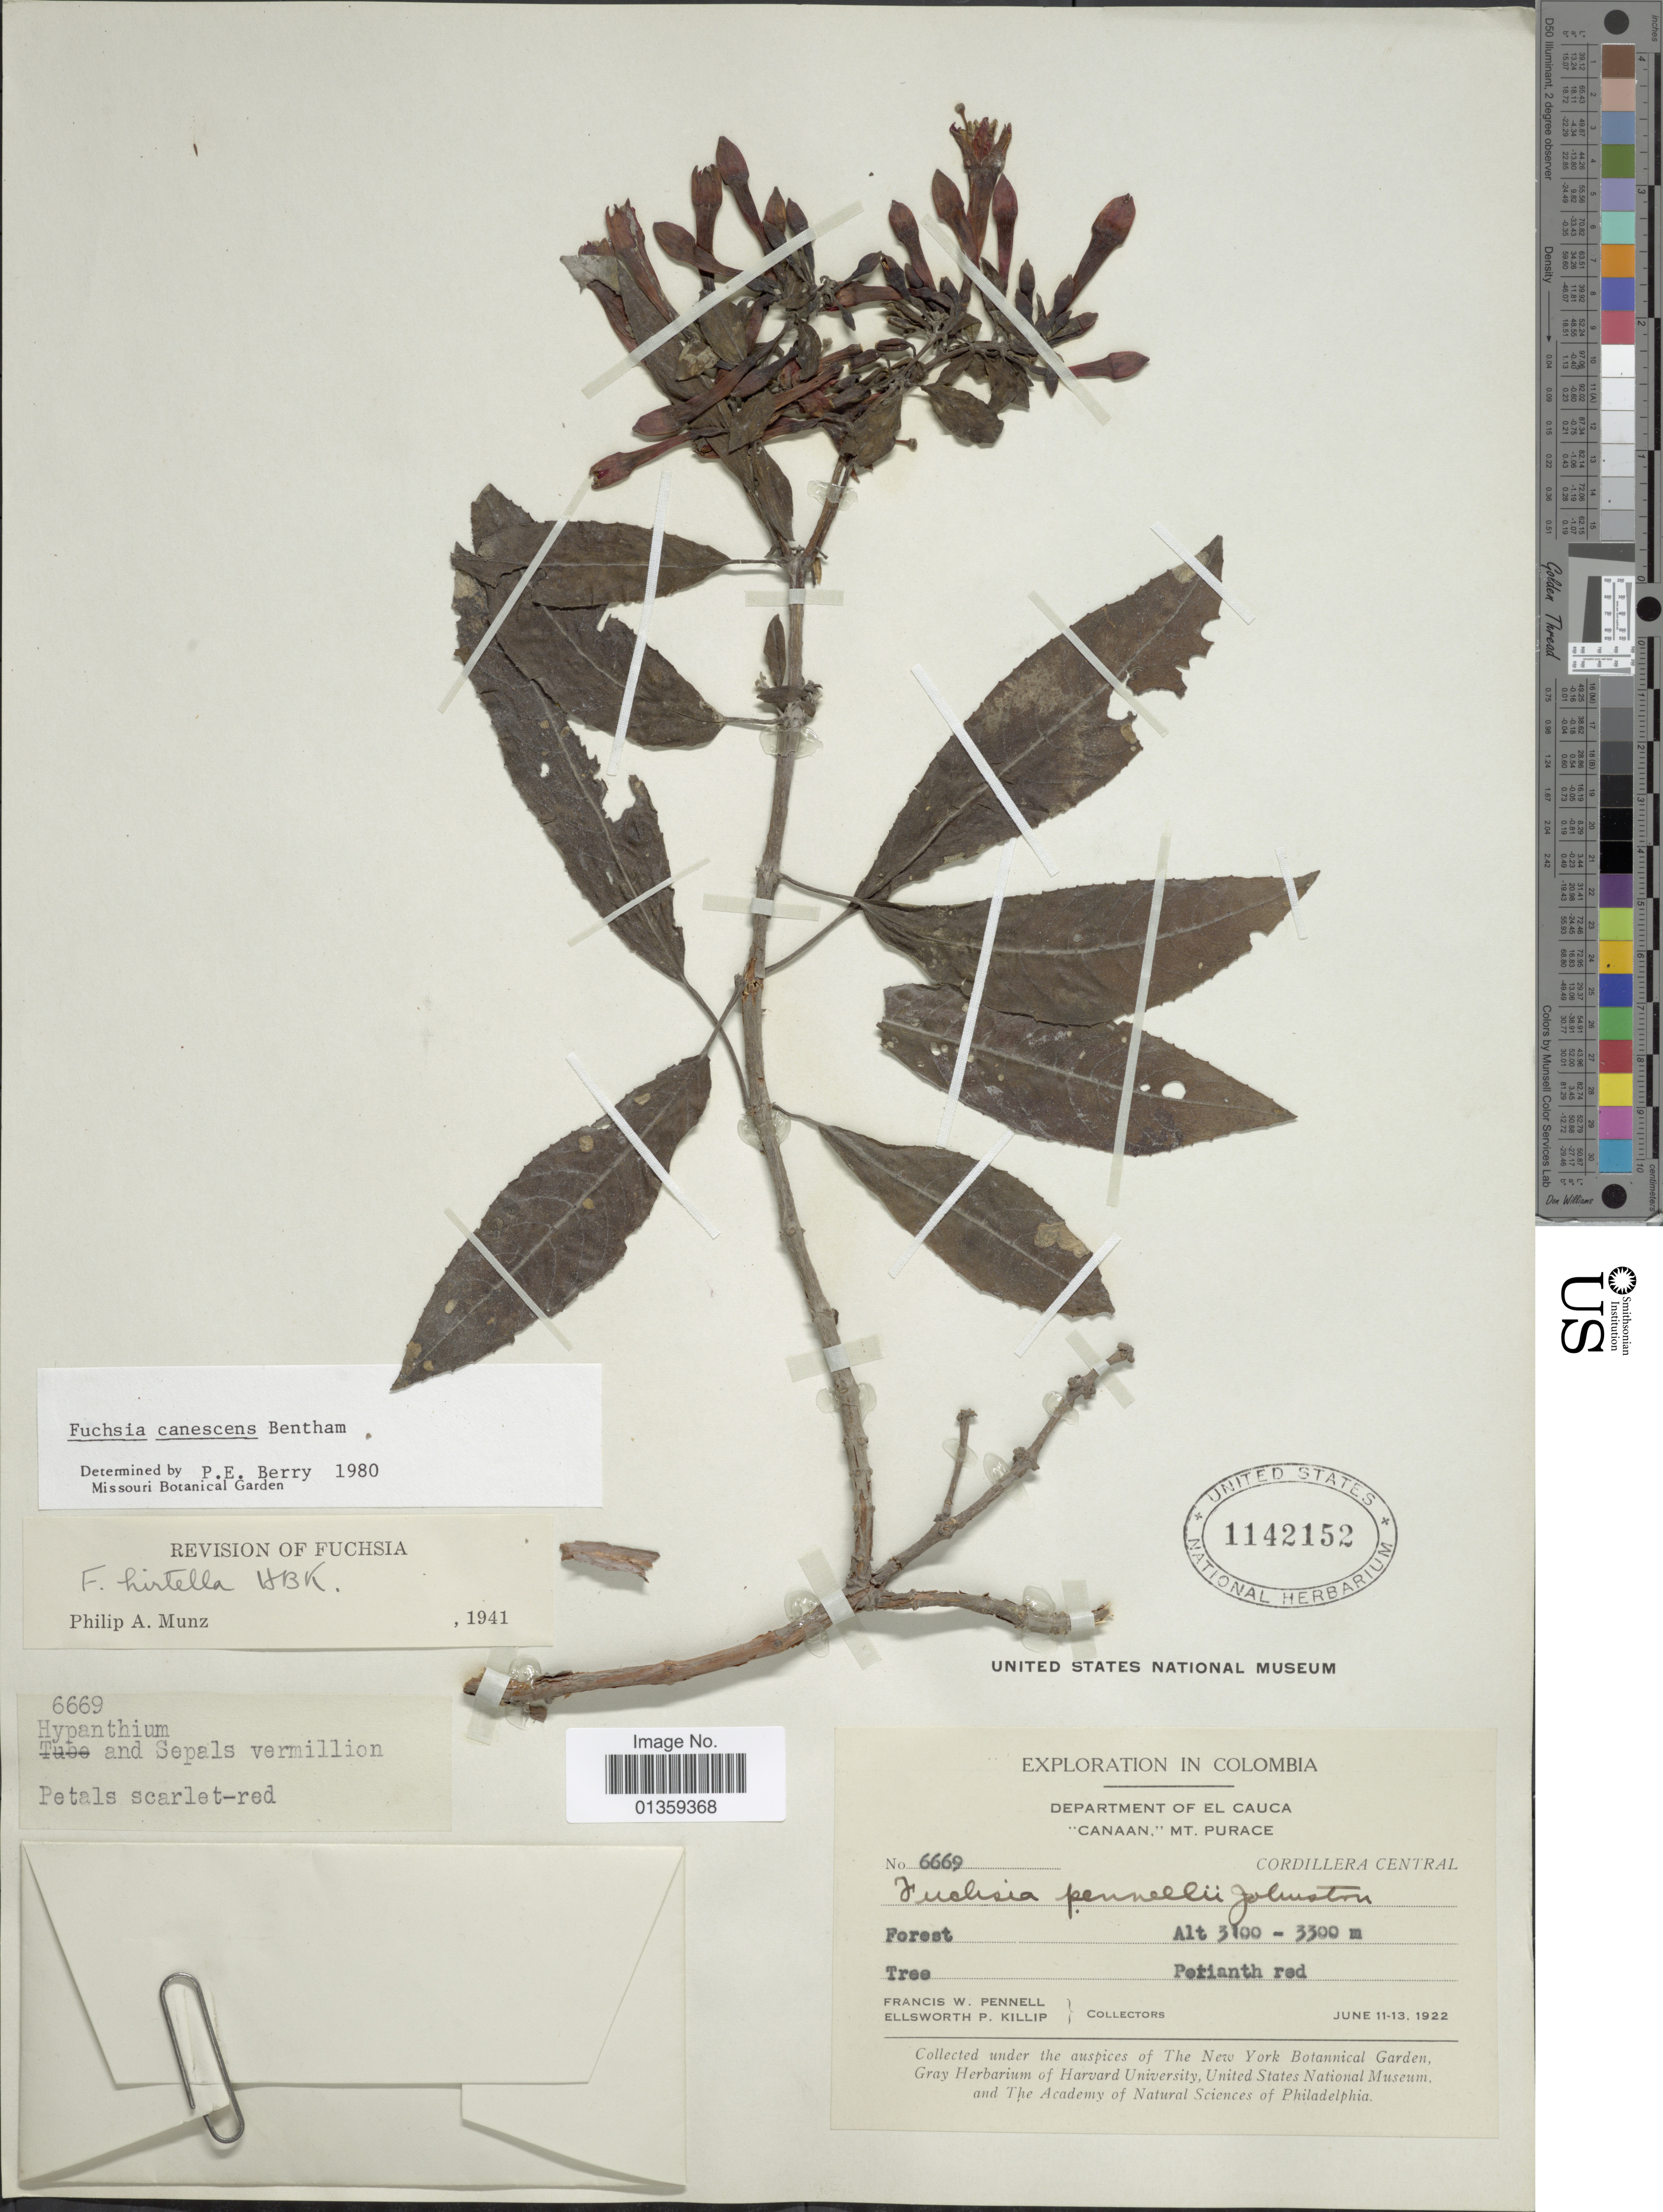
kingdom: Plantae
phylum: Tracheophyta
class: Magnoliopsida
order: Myrtales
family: Onagraceae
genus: Fuchsia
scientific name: Fuchsia canescens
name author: Benth.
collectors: F. W. Pennell & E. P. Killip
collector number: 6669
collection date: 1922-06-11/1922-06-13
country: Colombia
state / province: Cauca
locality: Canaan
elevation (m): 3100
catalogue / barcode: US 1142152